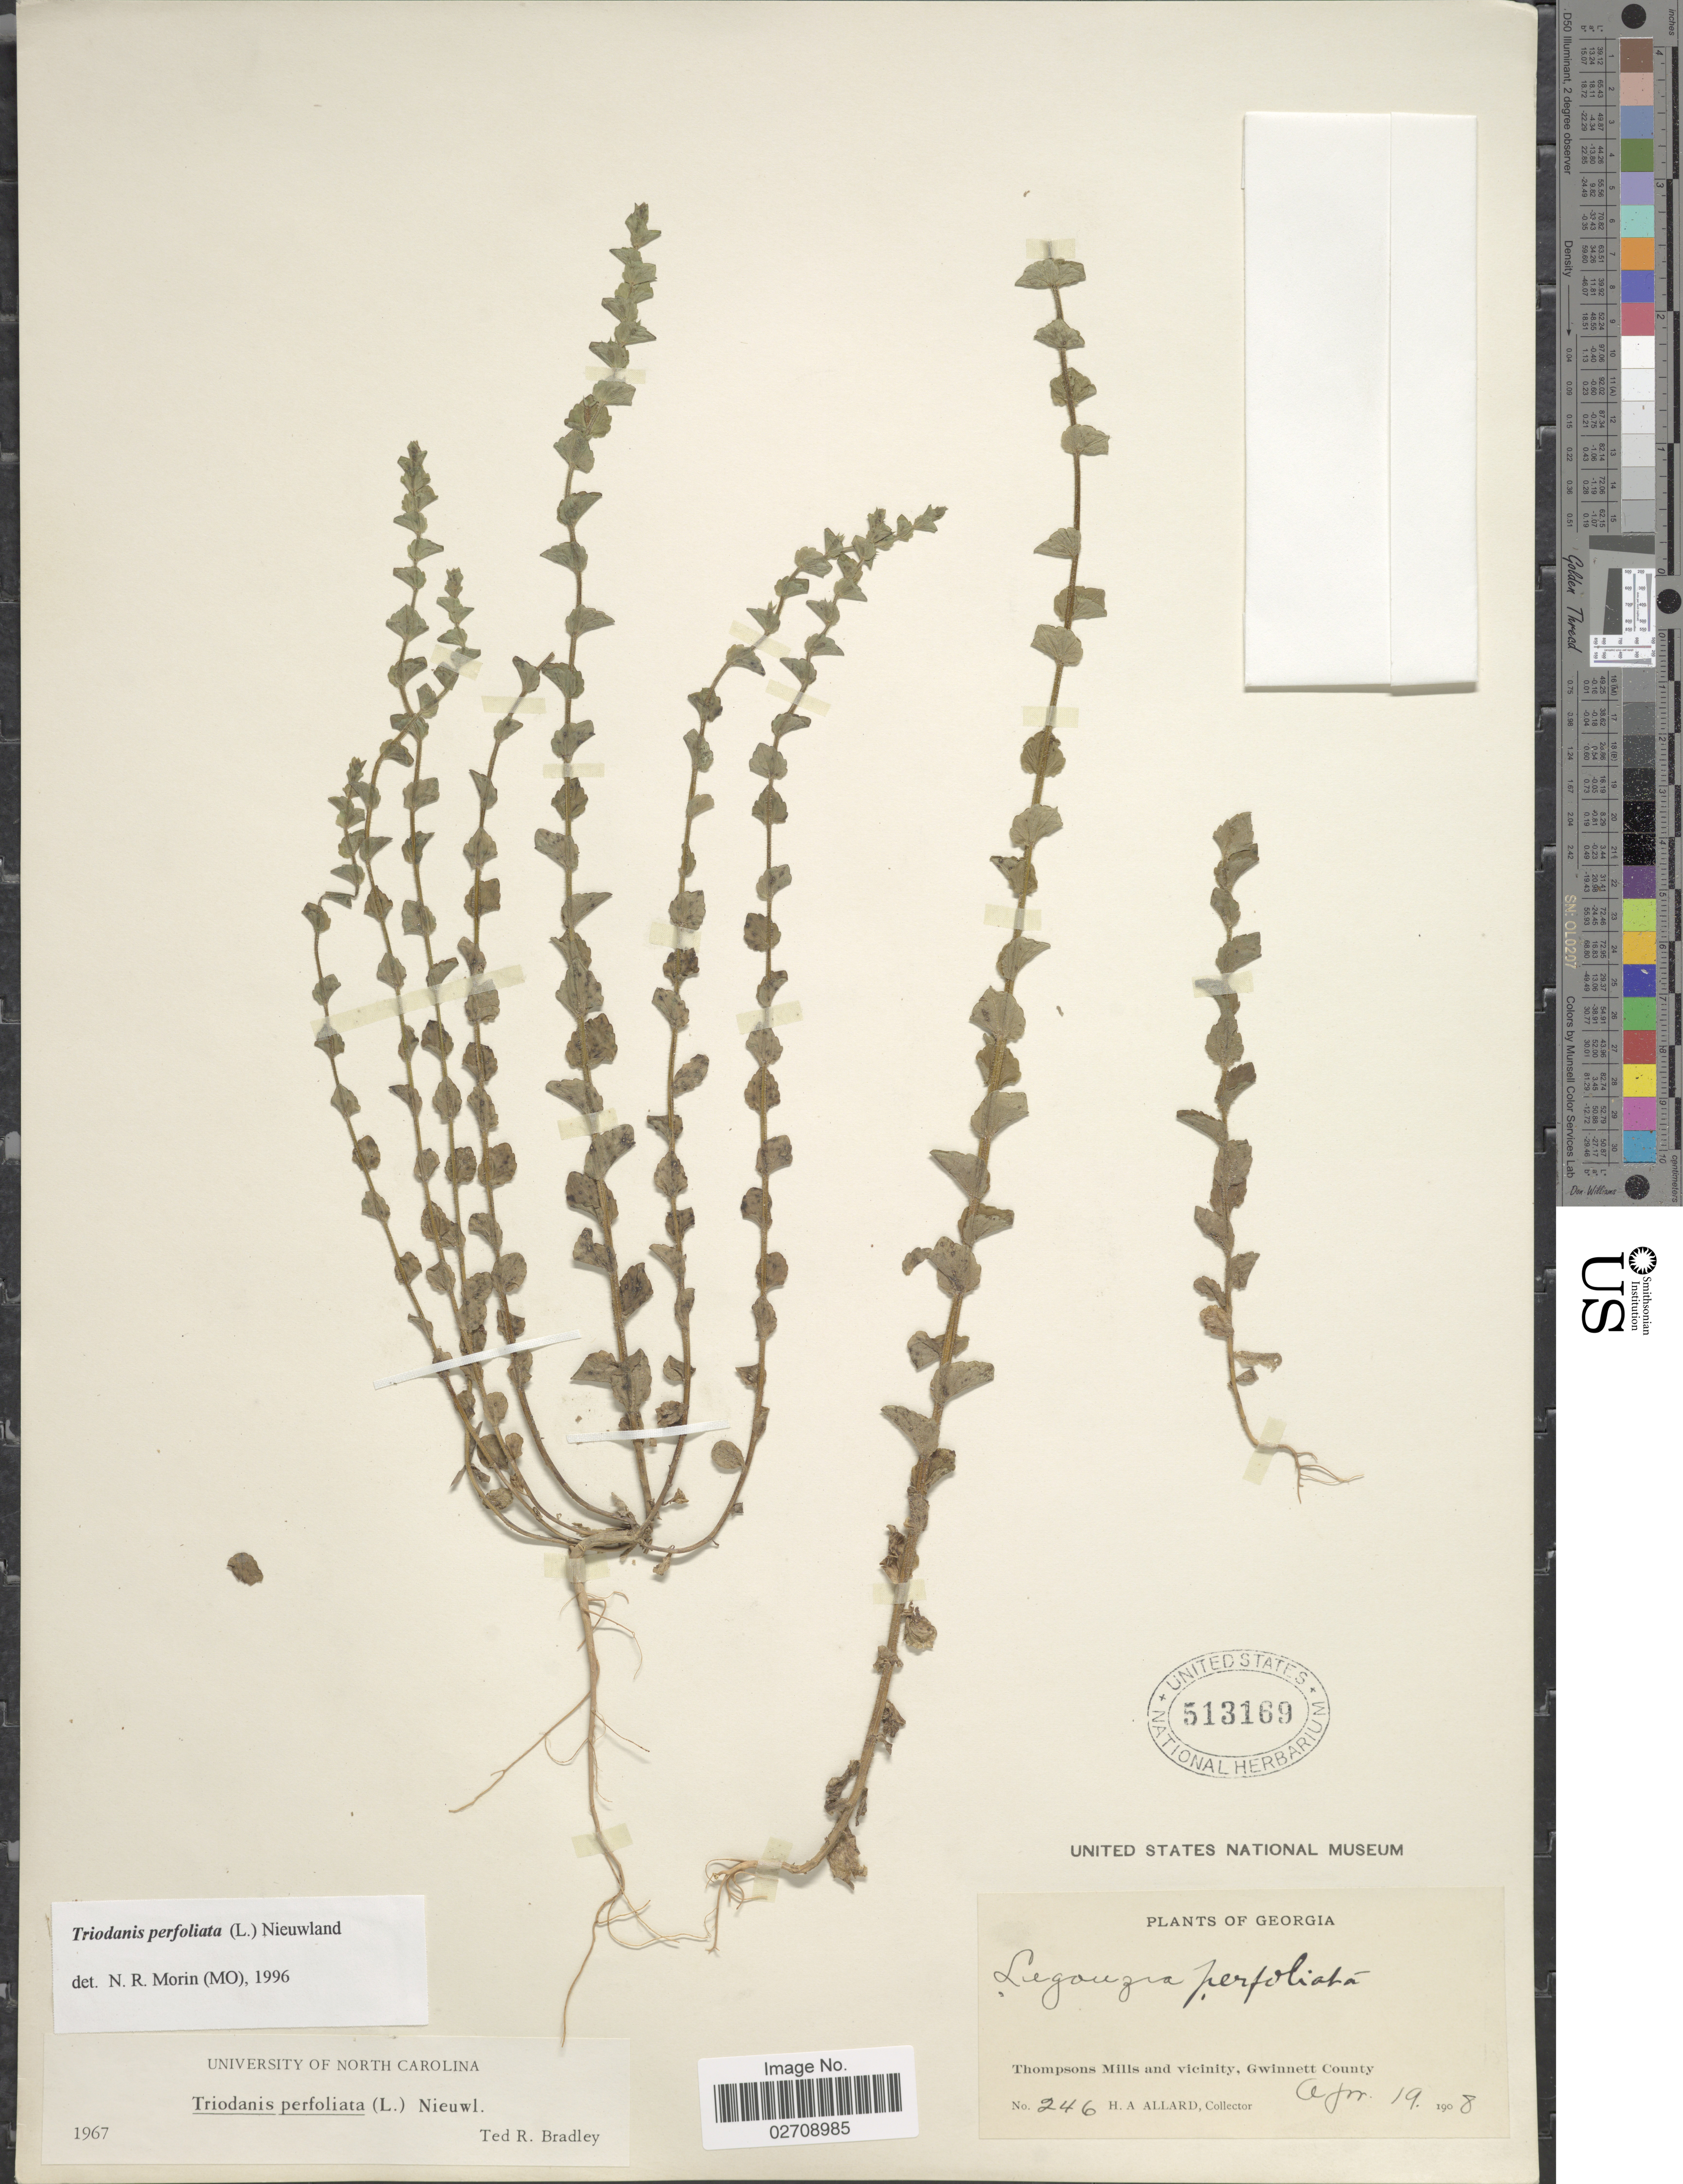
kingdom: Plantae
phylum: Tracheophyta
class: Magnoliopsida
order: Asterales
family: Campanulaceae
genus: Triodanis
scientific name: Triodanis perfoliata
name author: (L.) Nieuwl.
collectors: H. A. Allard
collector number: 246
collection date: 1908-04-19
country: United States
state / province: Georgia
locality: Thompsons Mills and vicinity, Gwinnett County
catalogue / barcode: US 513169